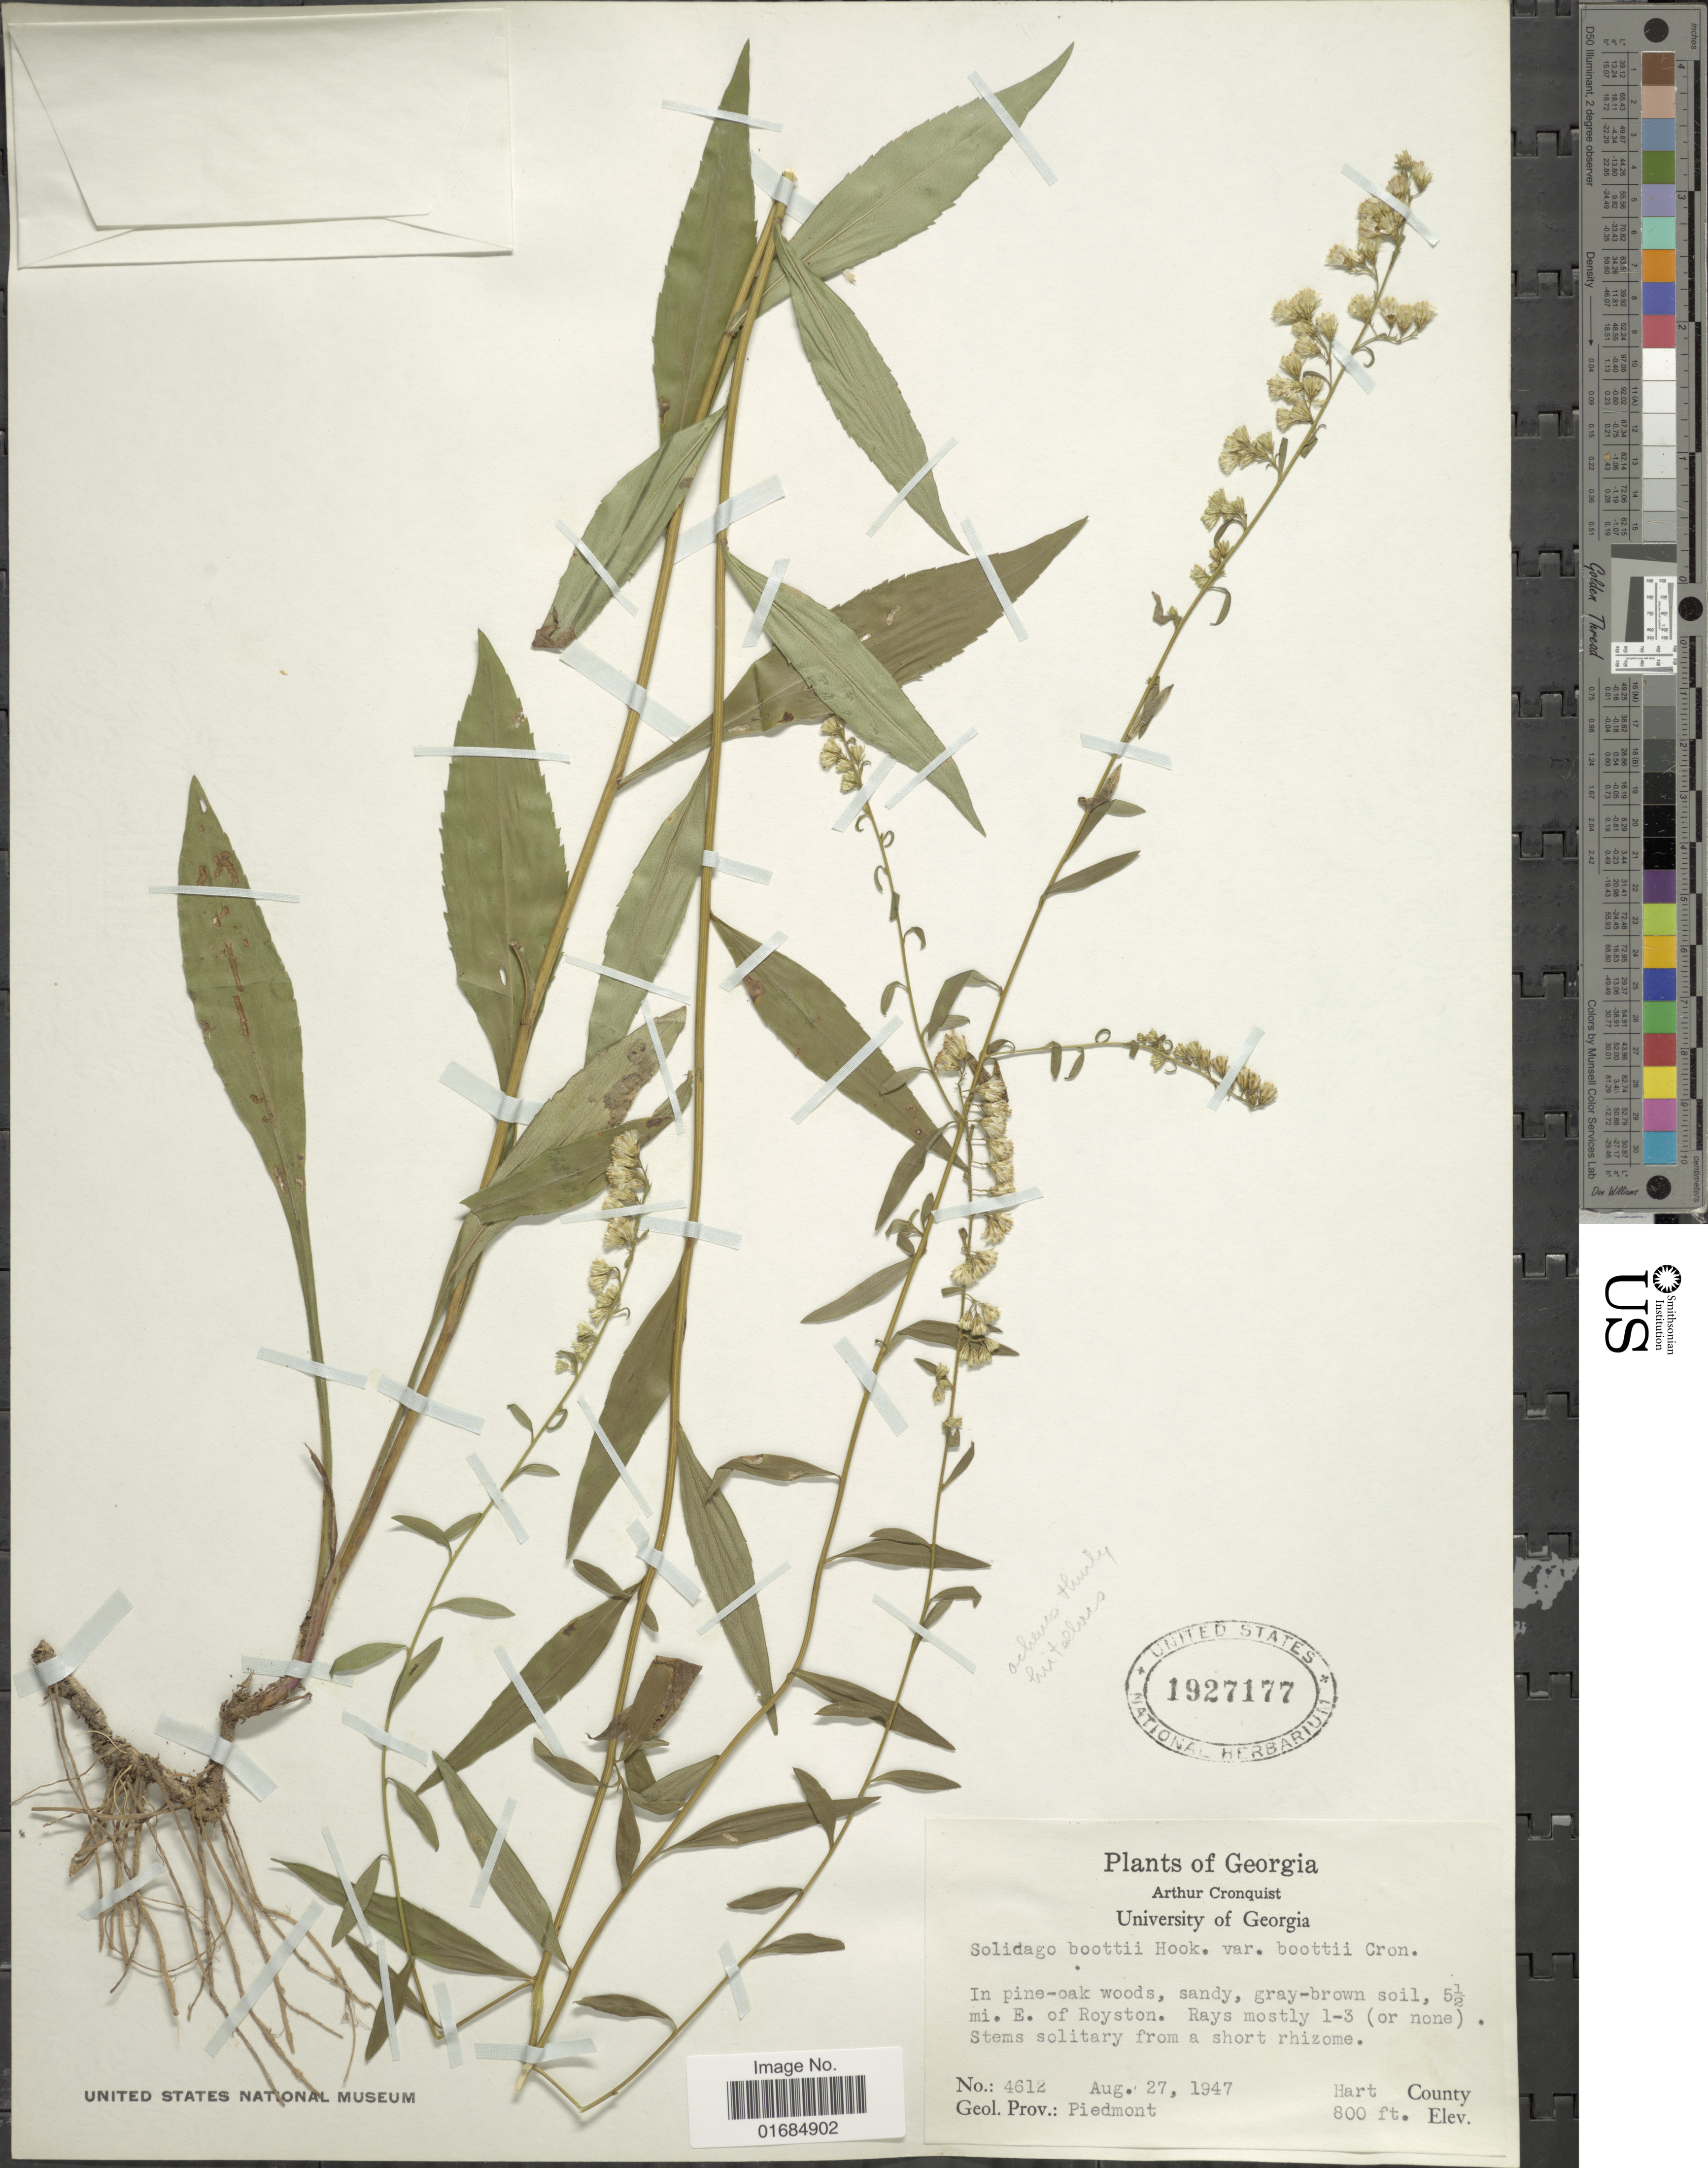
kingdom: Plantae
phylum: Tracheophyta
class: Magnoliopsida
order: Asterales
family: Asteraceae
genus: Solidago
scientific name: Solidago boottii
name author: Hook.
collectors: A. J. Cronquist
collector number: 4612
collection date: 1947-08-27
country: United States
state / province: Georgia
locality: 5½ mi E of Royston, Rays mostly, Hart County, Geol. Prov. Piedmont.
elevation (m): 244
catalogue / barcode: US 1927177